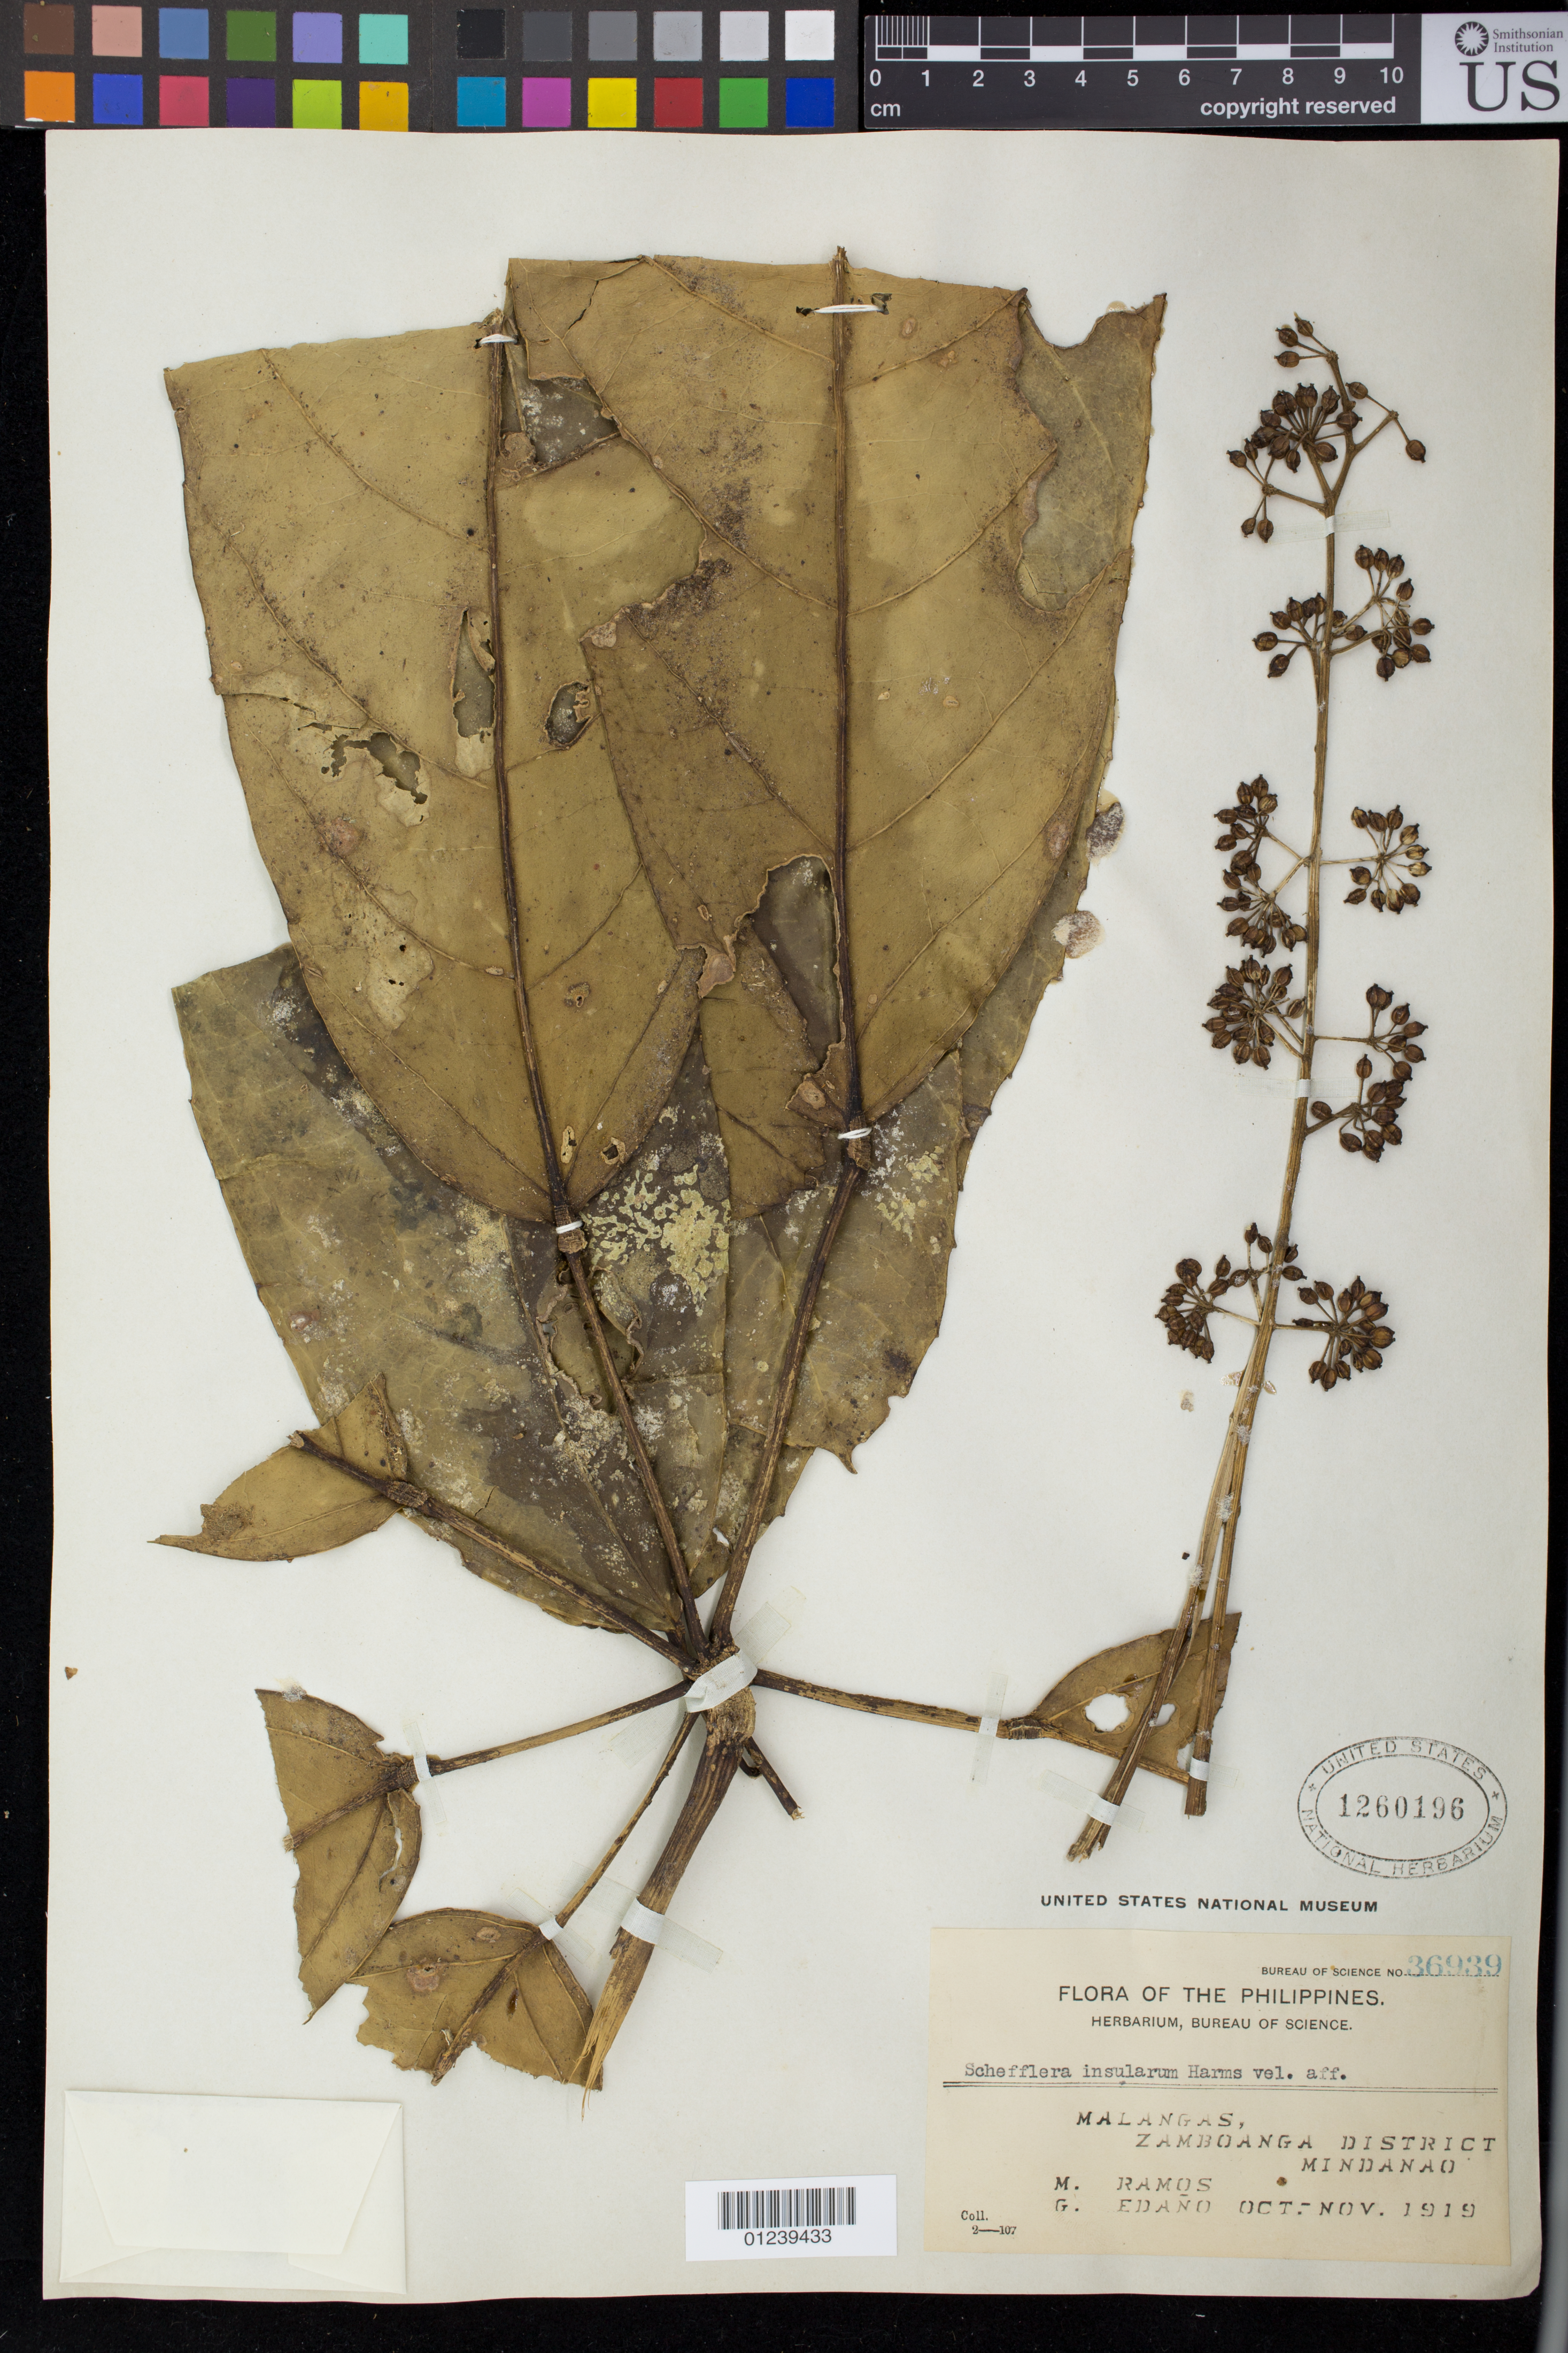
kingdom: Plantae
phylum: Tracheophyta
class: Magnoliopsida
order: Apiales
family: Araliaceae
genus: Schefflera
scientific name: Schefflera insularum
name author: (Seem.) Harms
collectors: M. Ramos & G. Edaño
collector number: Bur. Sci. 36939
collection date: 1919-10/1919-11-07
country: Philippines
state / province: Zamboanga Peninsula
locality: Malangas, Mindanao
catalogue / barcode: US 1260196